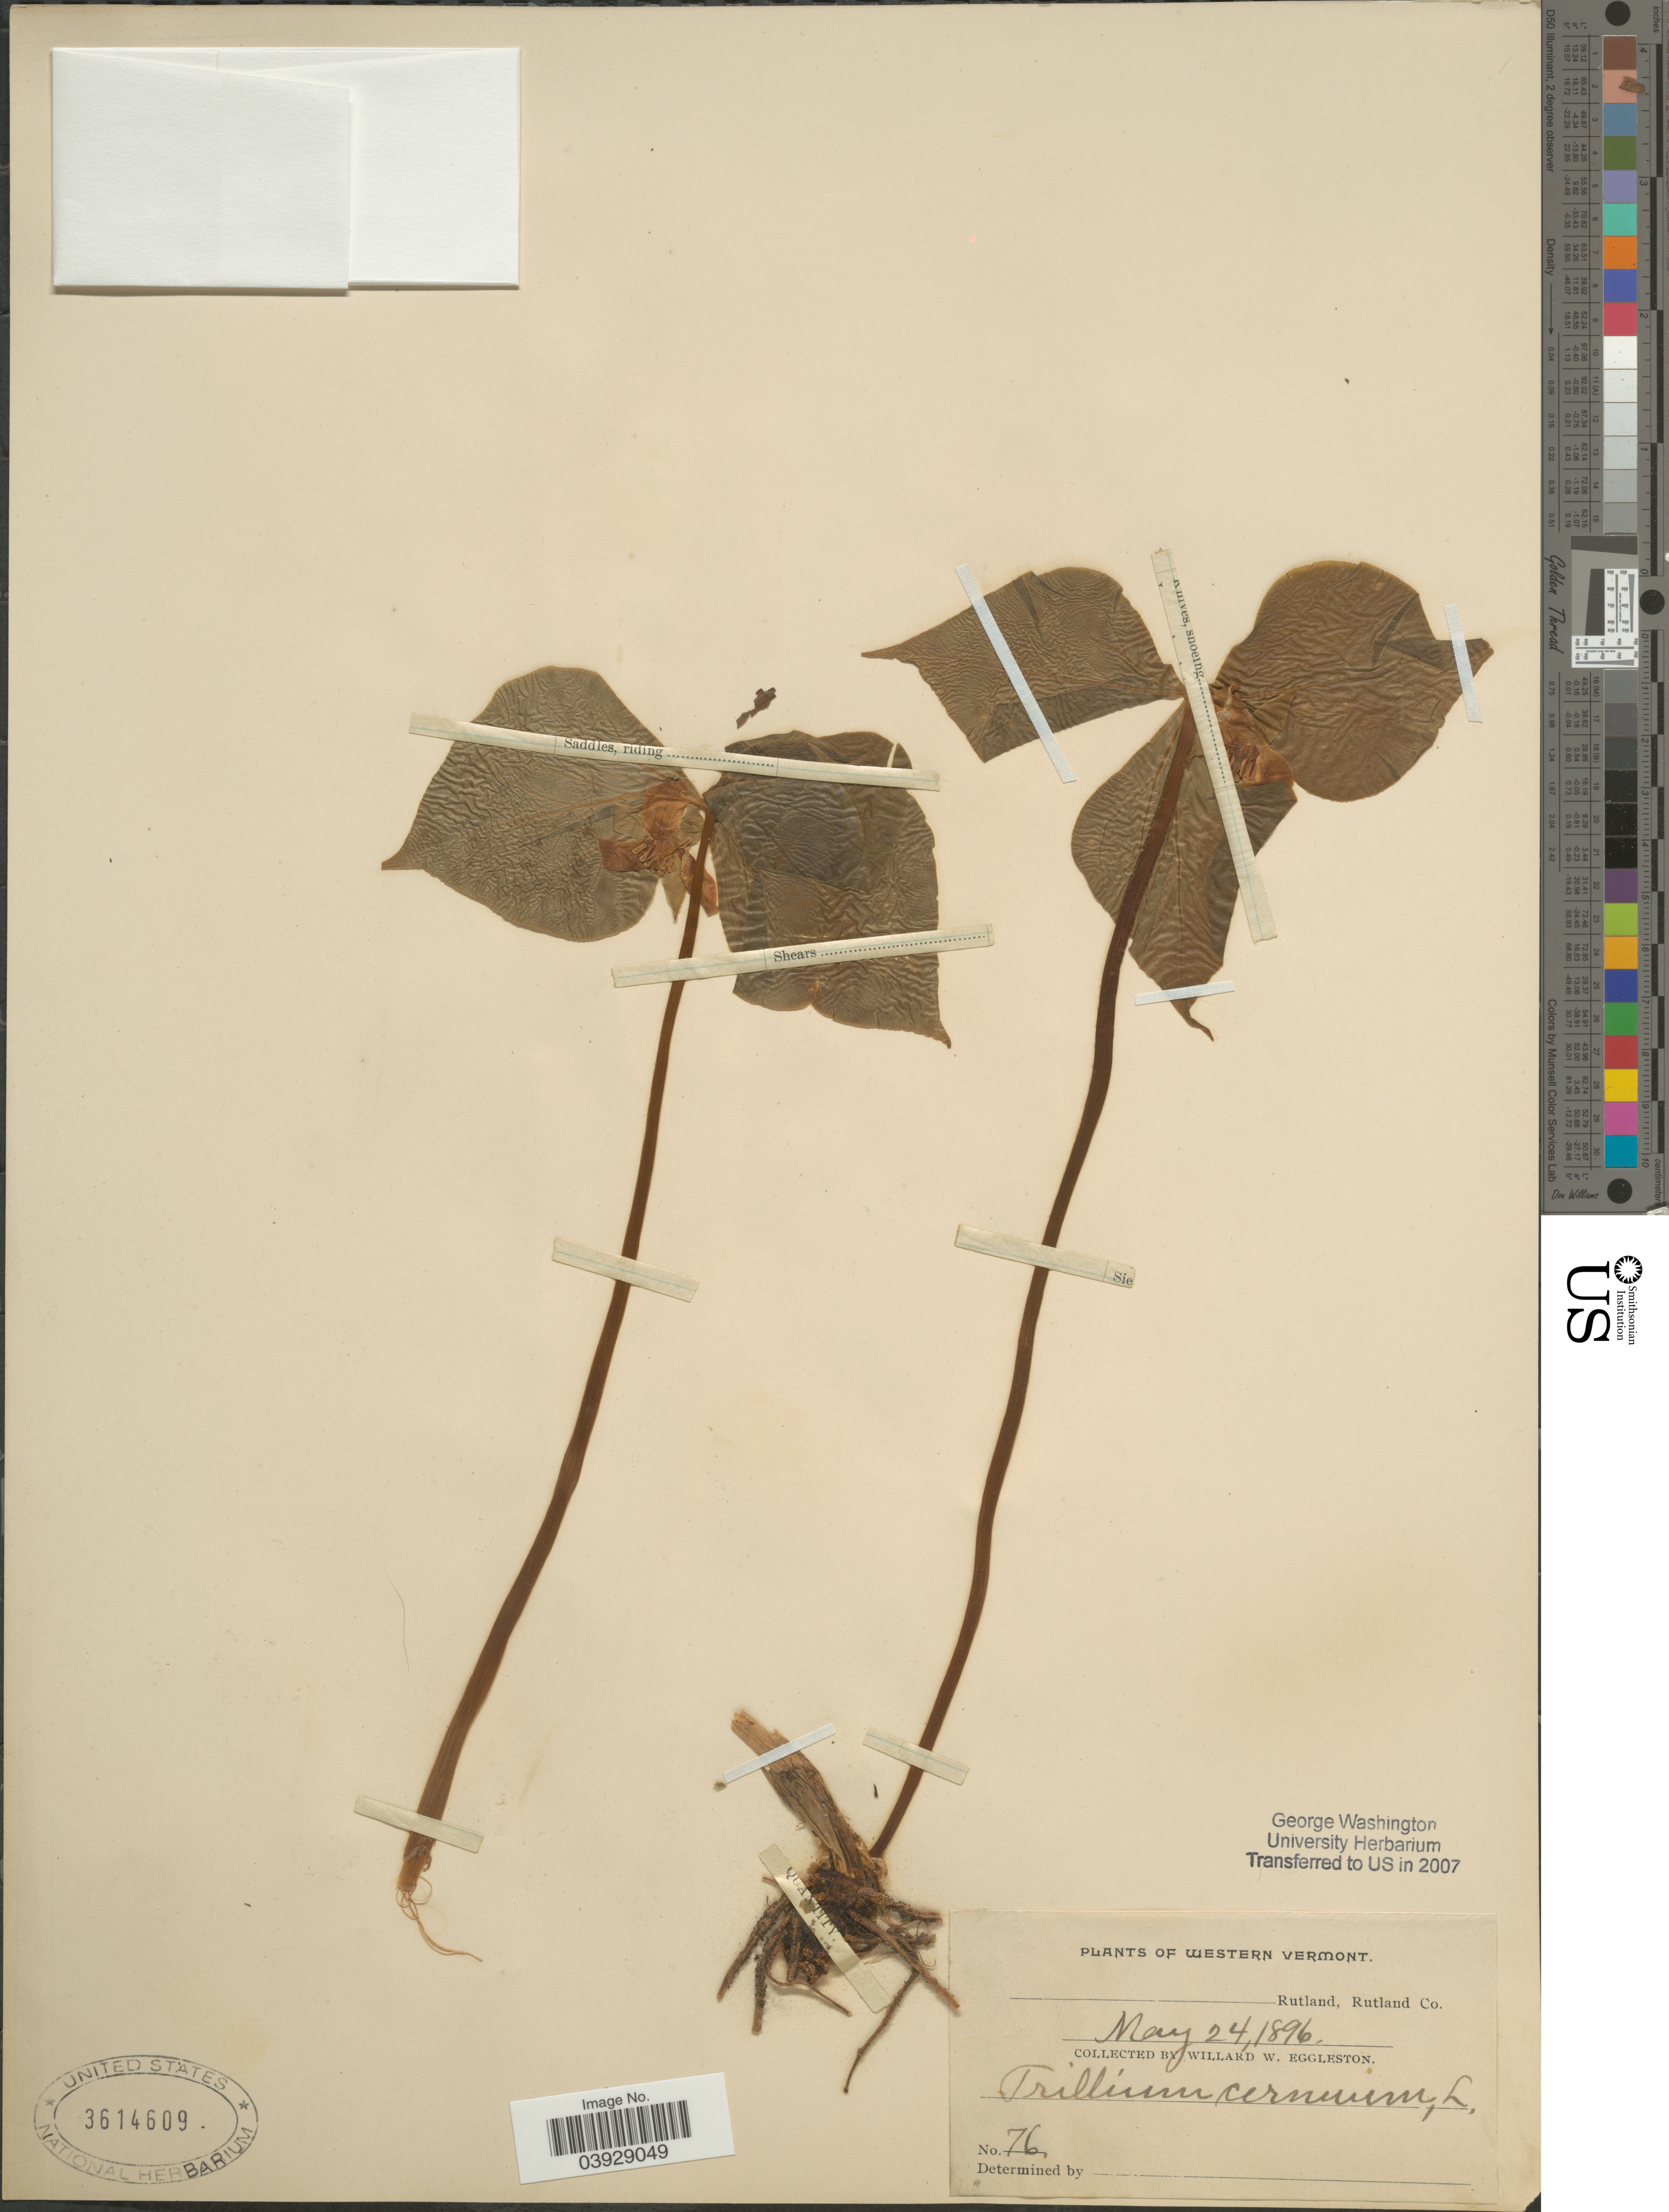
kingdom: Plantae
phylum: Tracheophyta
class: Liliopsida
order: Liliales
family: Melanthiaceae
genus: Trillium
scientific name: Trillium cernuum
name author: L.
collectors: W. W. Eggleston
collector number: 76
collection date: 1896-05-24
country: United States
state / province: Vermont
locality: Western Vermont. Rutland, Rutland Co.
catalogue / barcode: US 3614609